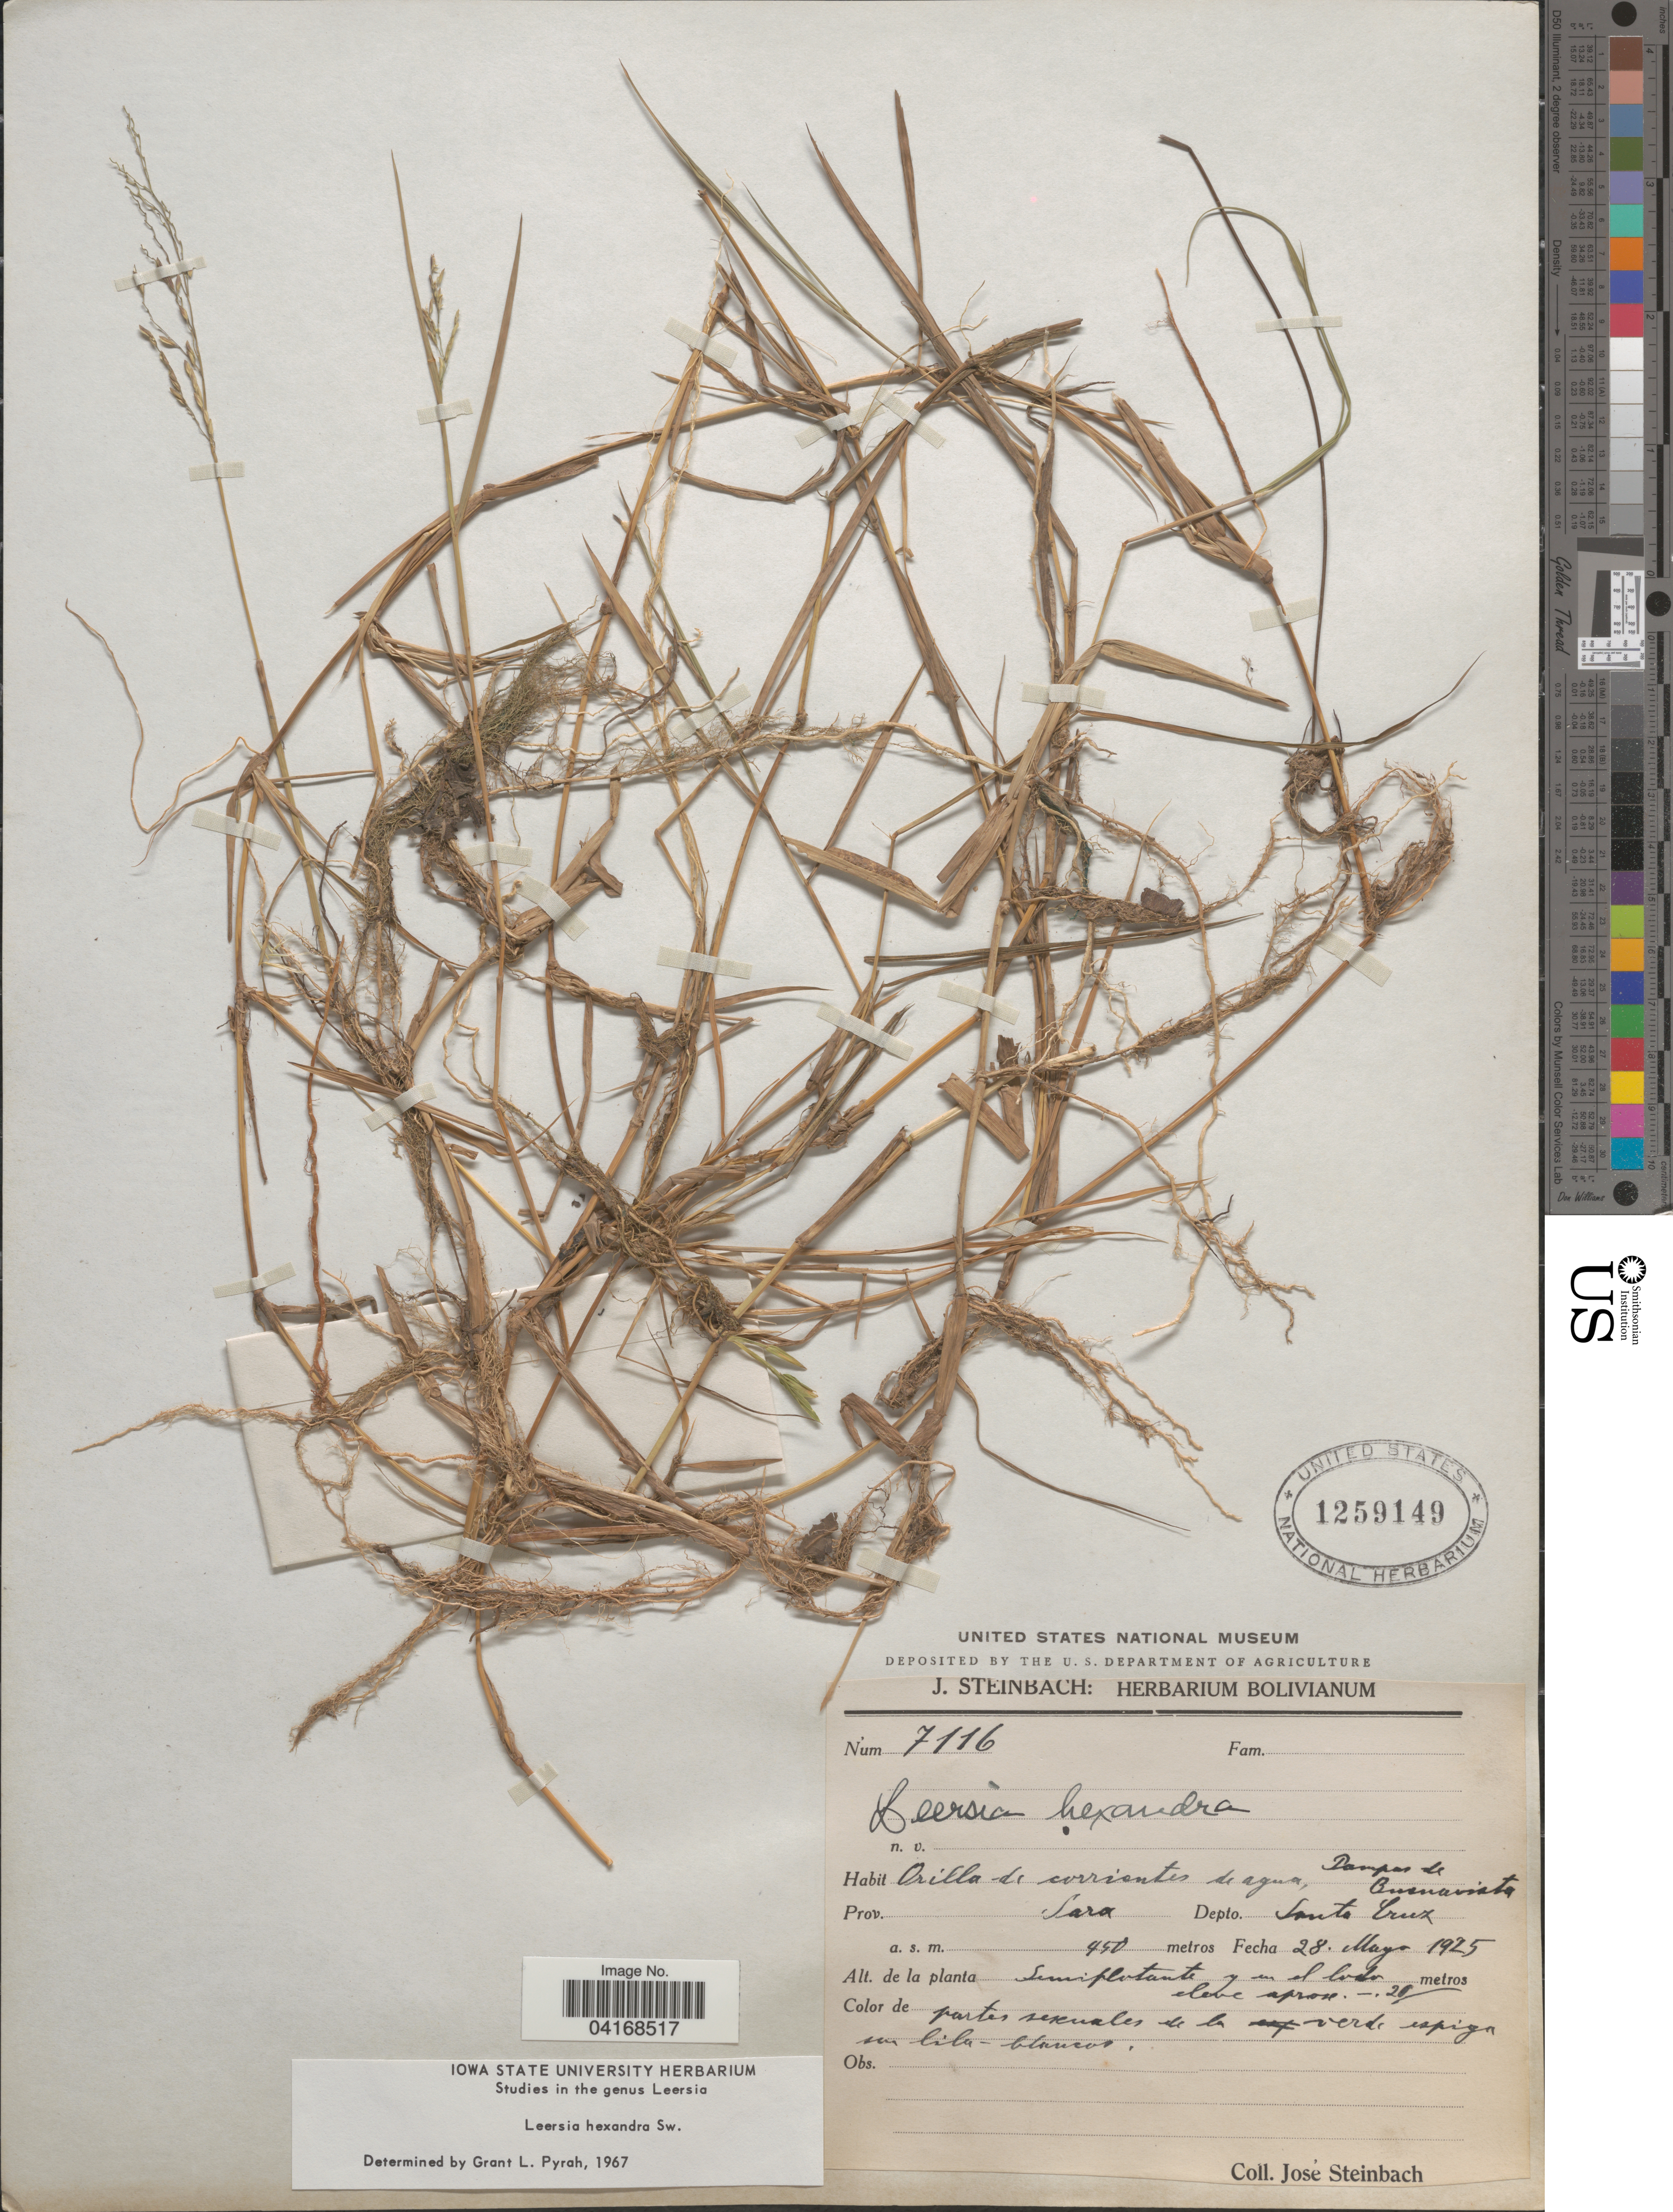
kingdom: Plantae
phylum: Tracheophyta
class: Liliopsida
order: Poales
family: Poaceae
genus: Leersia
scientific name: Leersia hexandra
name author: Sw.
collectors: J. Steinbach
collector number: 7116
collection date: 1925-05-28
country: Bolivia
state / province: Santa Cruz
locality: Orilla de corrientes de agua, Pampas de Buenavista. Prov. Sara. Depto. Santa Cruz.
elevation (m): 450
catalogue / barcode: US 1259149